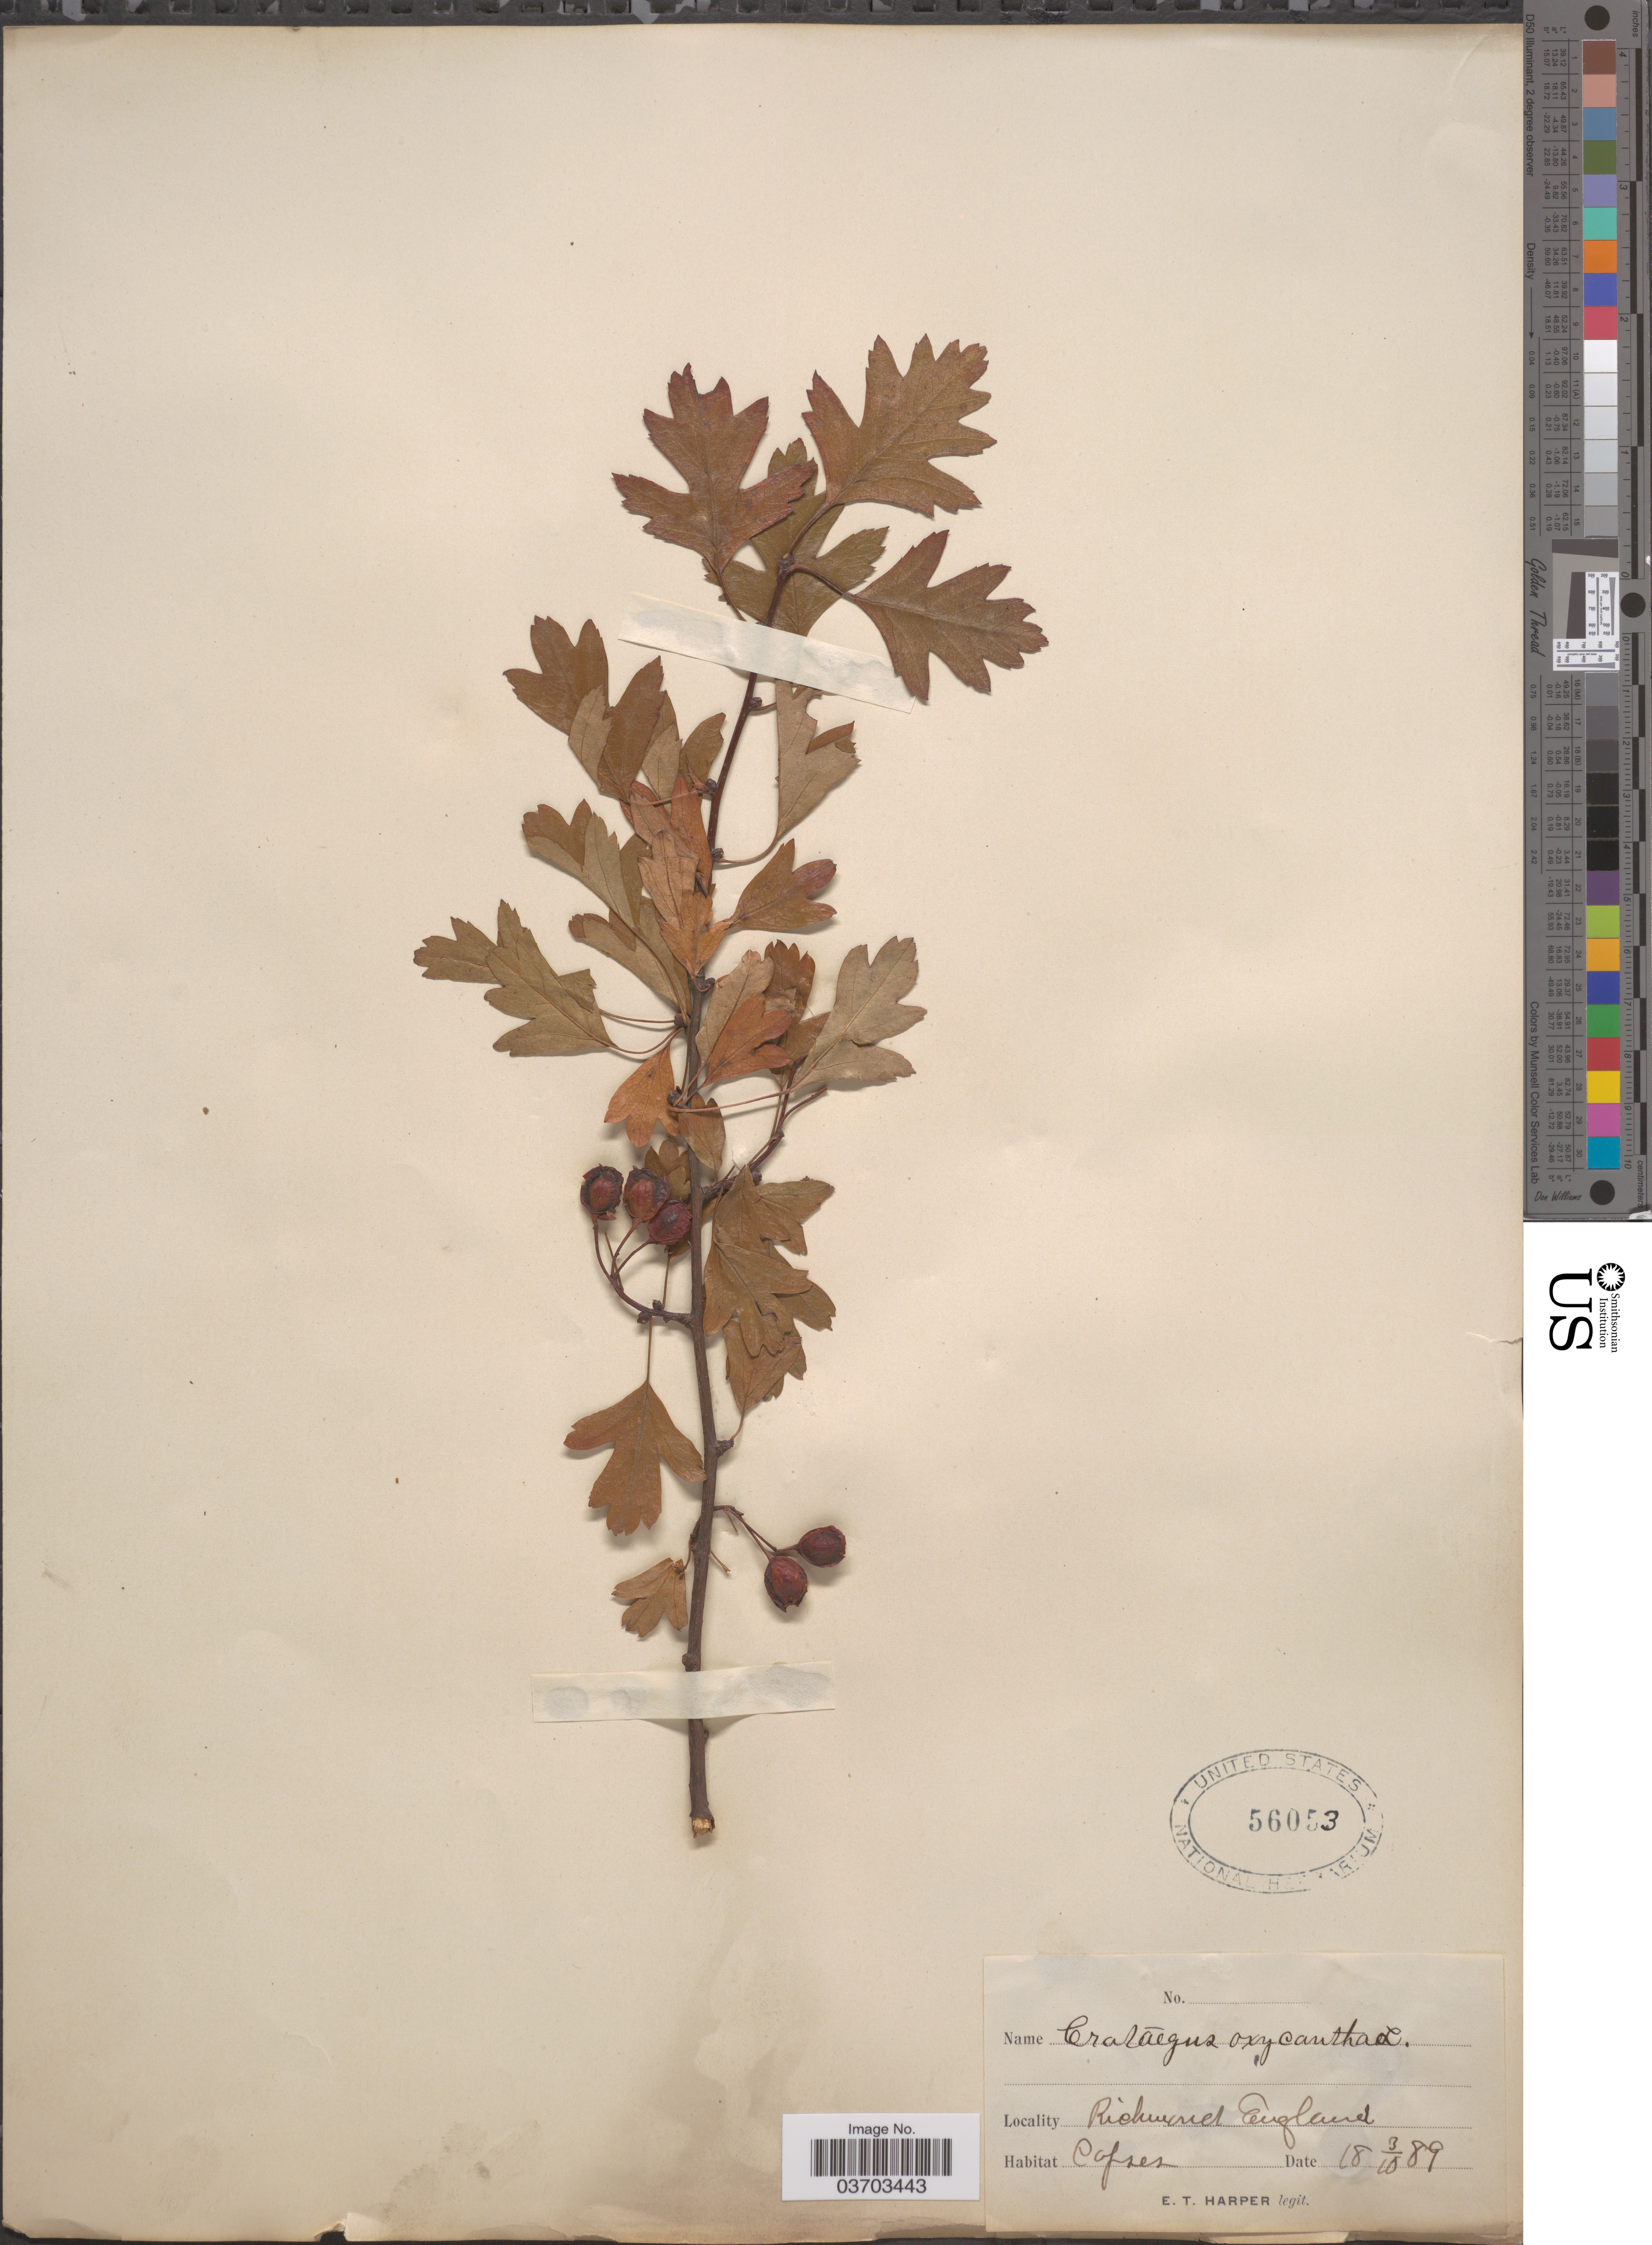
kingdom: Plantae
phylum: Tracheophyta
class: Magnoliopsida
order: Rosales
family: Rosaceae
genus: Crataegus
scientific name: Crataegus rhipidophylla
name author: Gand.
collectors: E. T. Harper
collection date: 1889-10-03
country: United Kingdom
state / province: England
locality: Richmond. Copses.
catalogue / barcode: US 56053